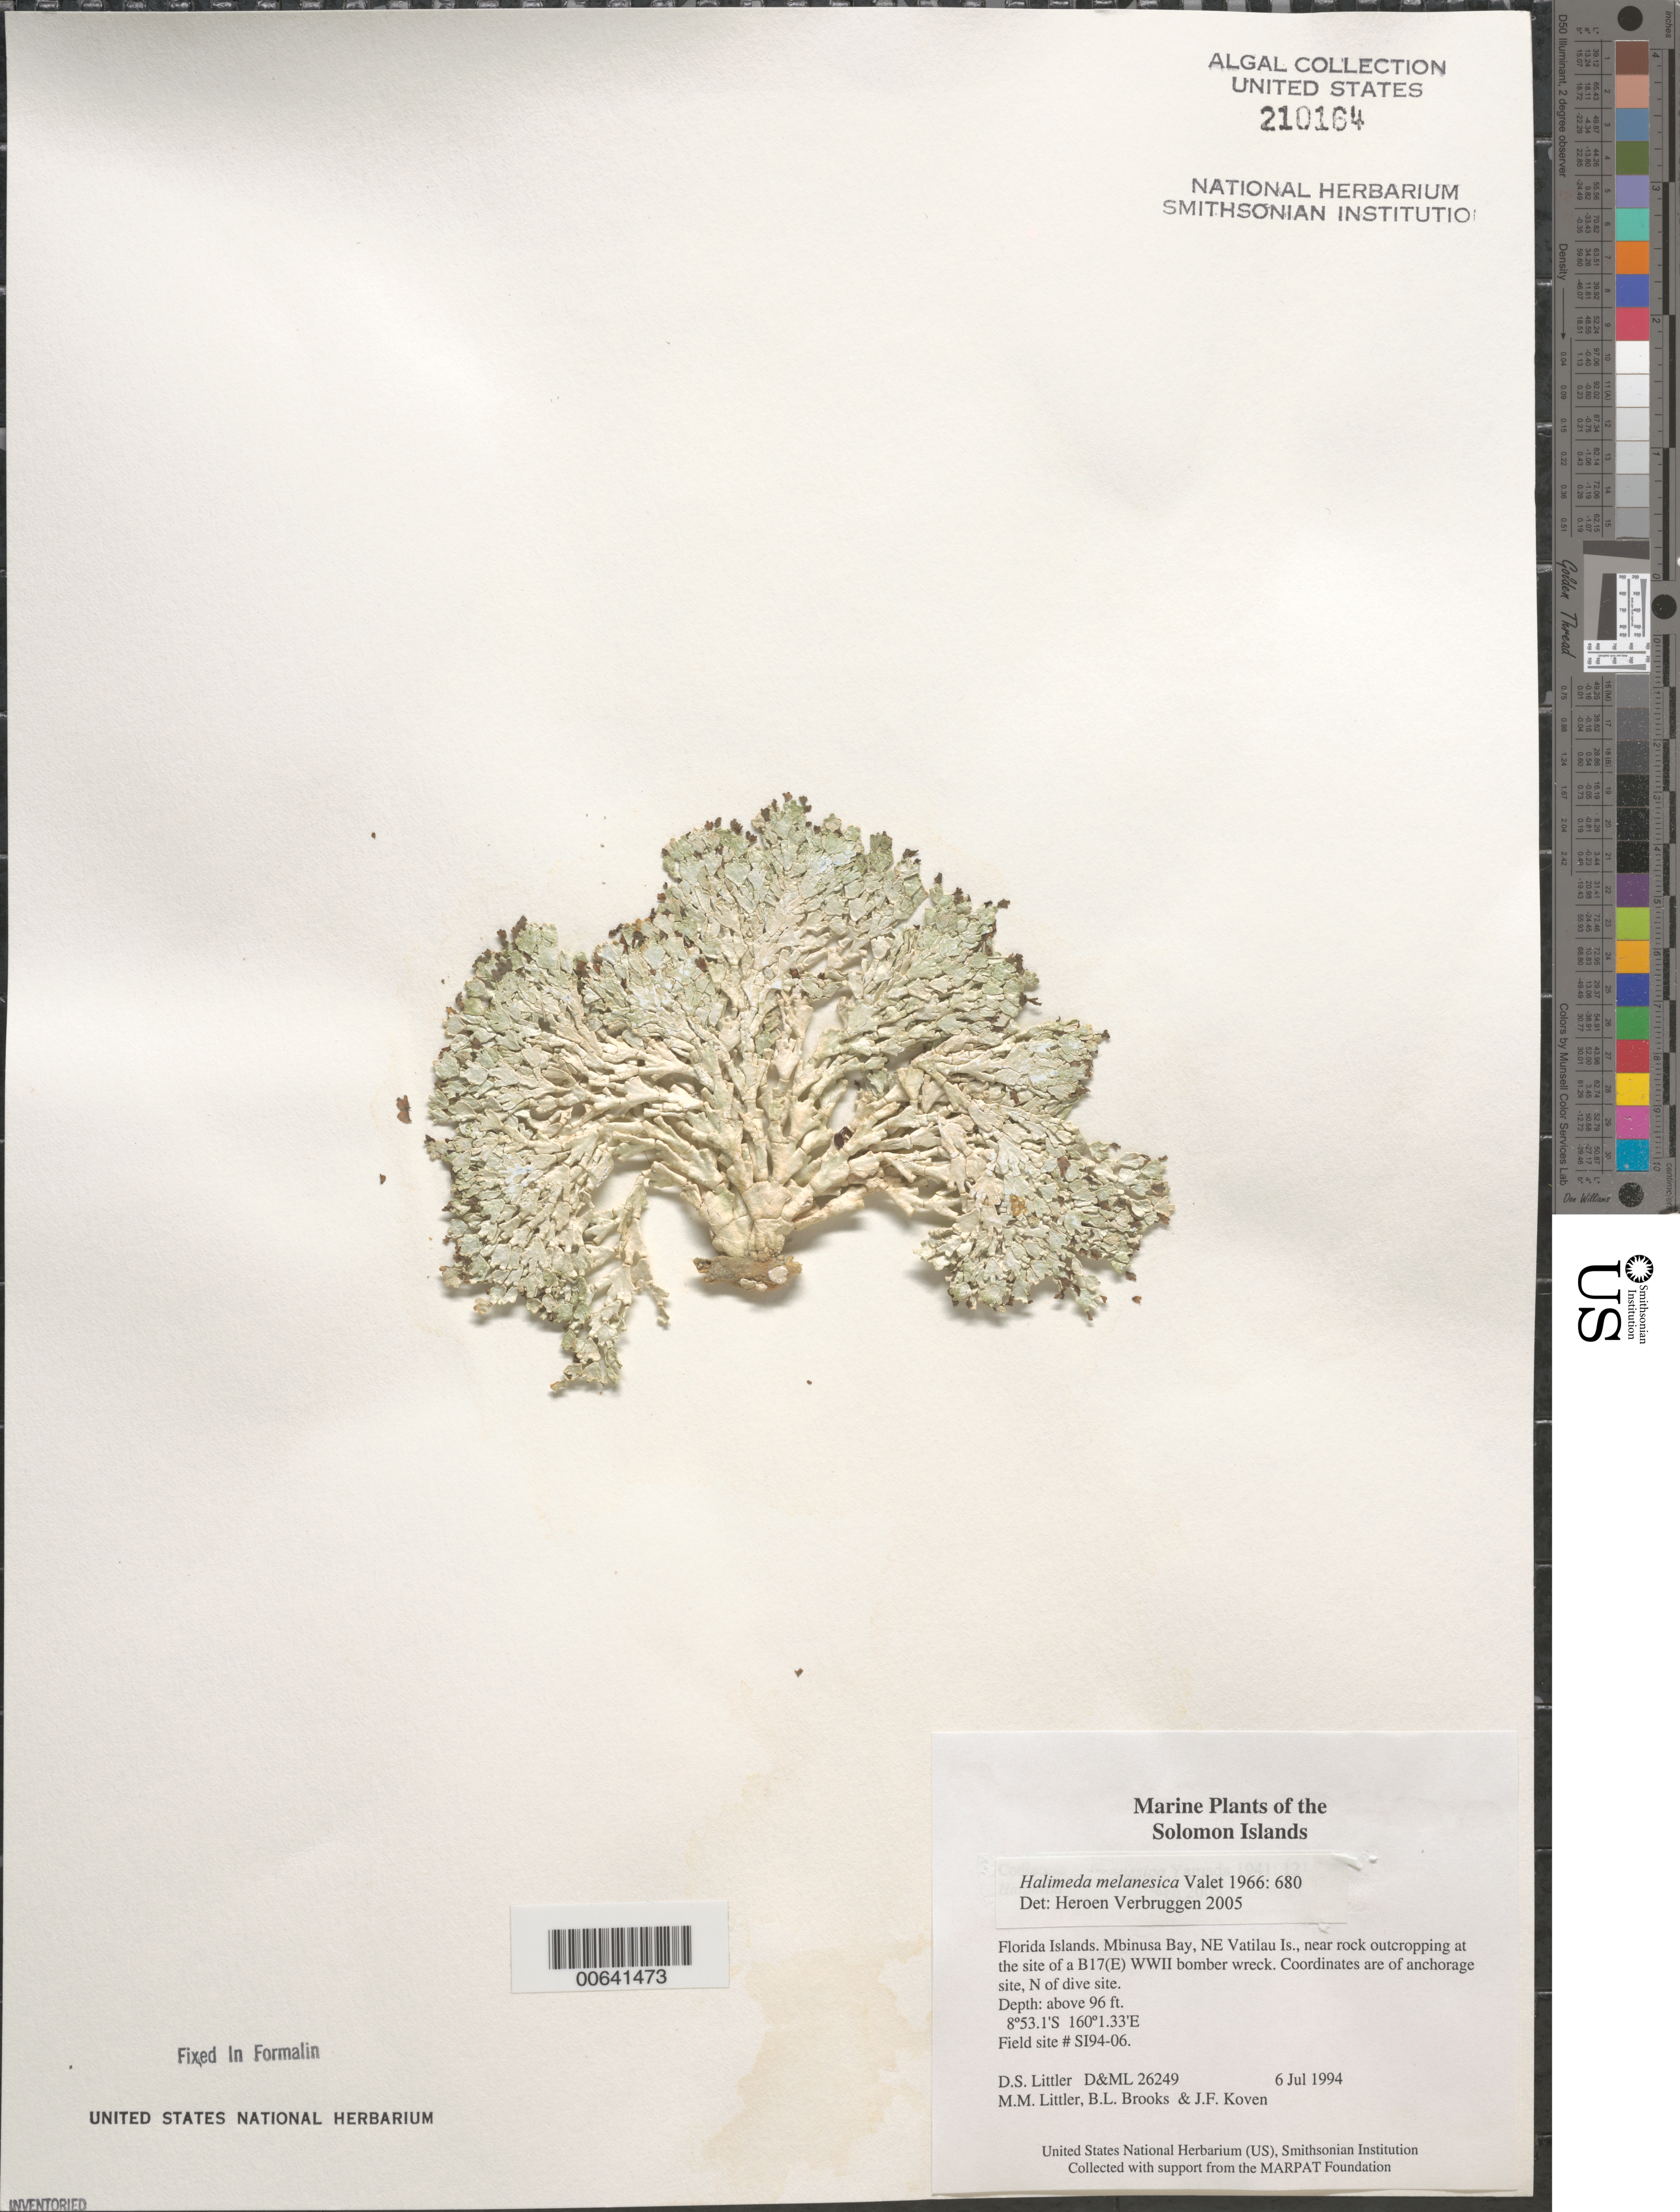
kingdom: Plantae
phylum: Chlorophyta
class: Ulvophyceae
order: Bryopsidales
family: Halimedaceae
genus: Halimeda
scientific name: Halimeda melanesica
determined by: Verbruggen, H.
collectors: D. S. Littler, M. M. Littler, B. Brooks & J. Koven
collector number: D&ML 26249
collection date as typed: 06 Jul 1994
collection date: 1994-07-06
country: Solomon Islands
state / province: Central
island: Buena Vista [Vatilau]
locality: Mbinusa Bay, B17(E) WWII bomber wreck (coordinates are of anchorage site, N of dive site)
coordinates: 8 53.1'S, 160 1.33'E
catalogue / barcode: US 210164